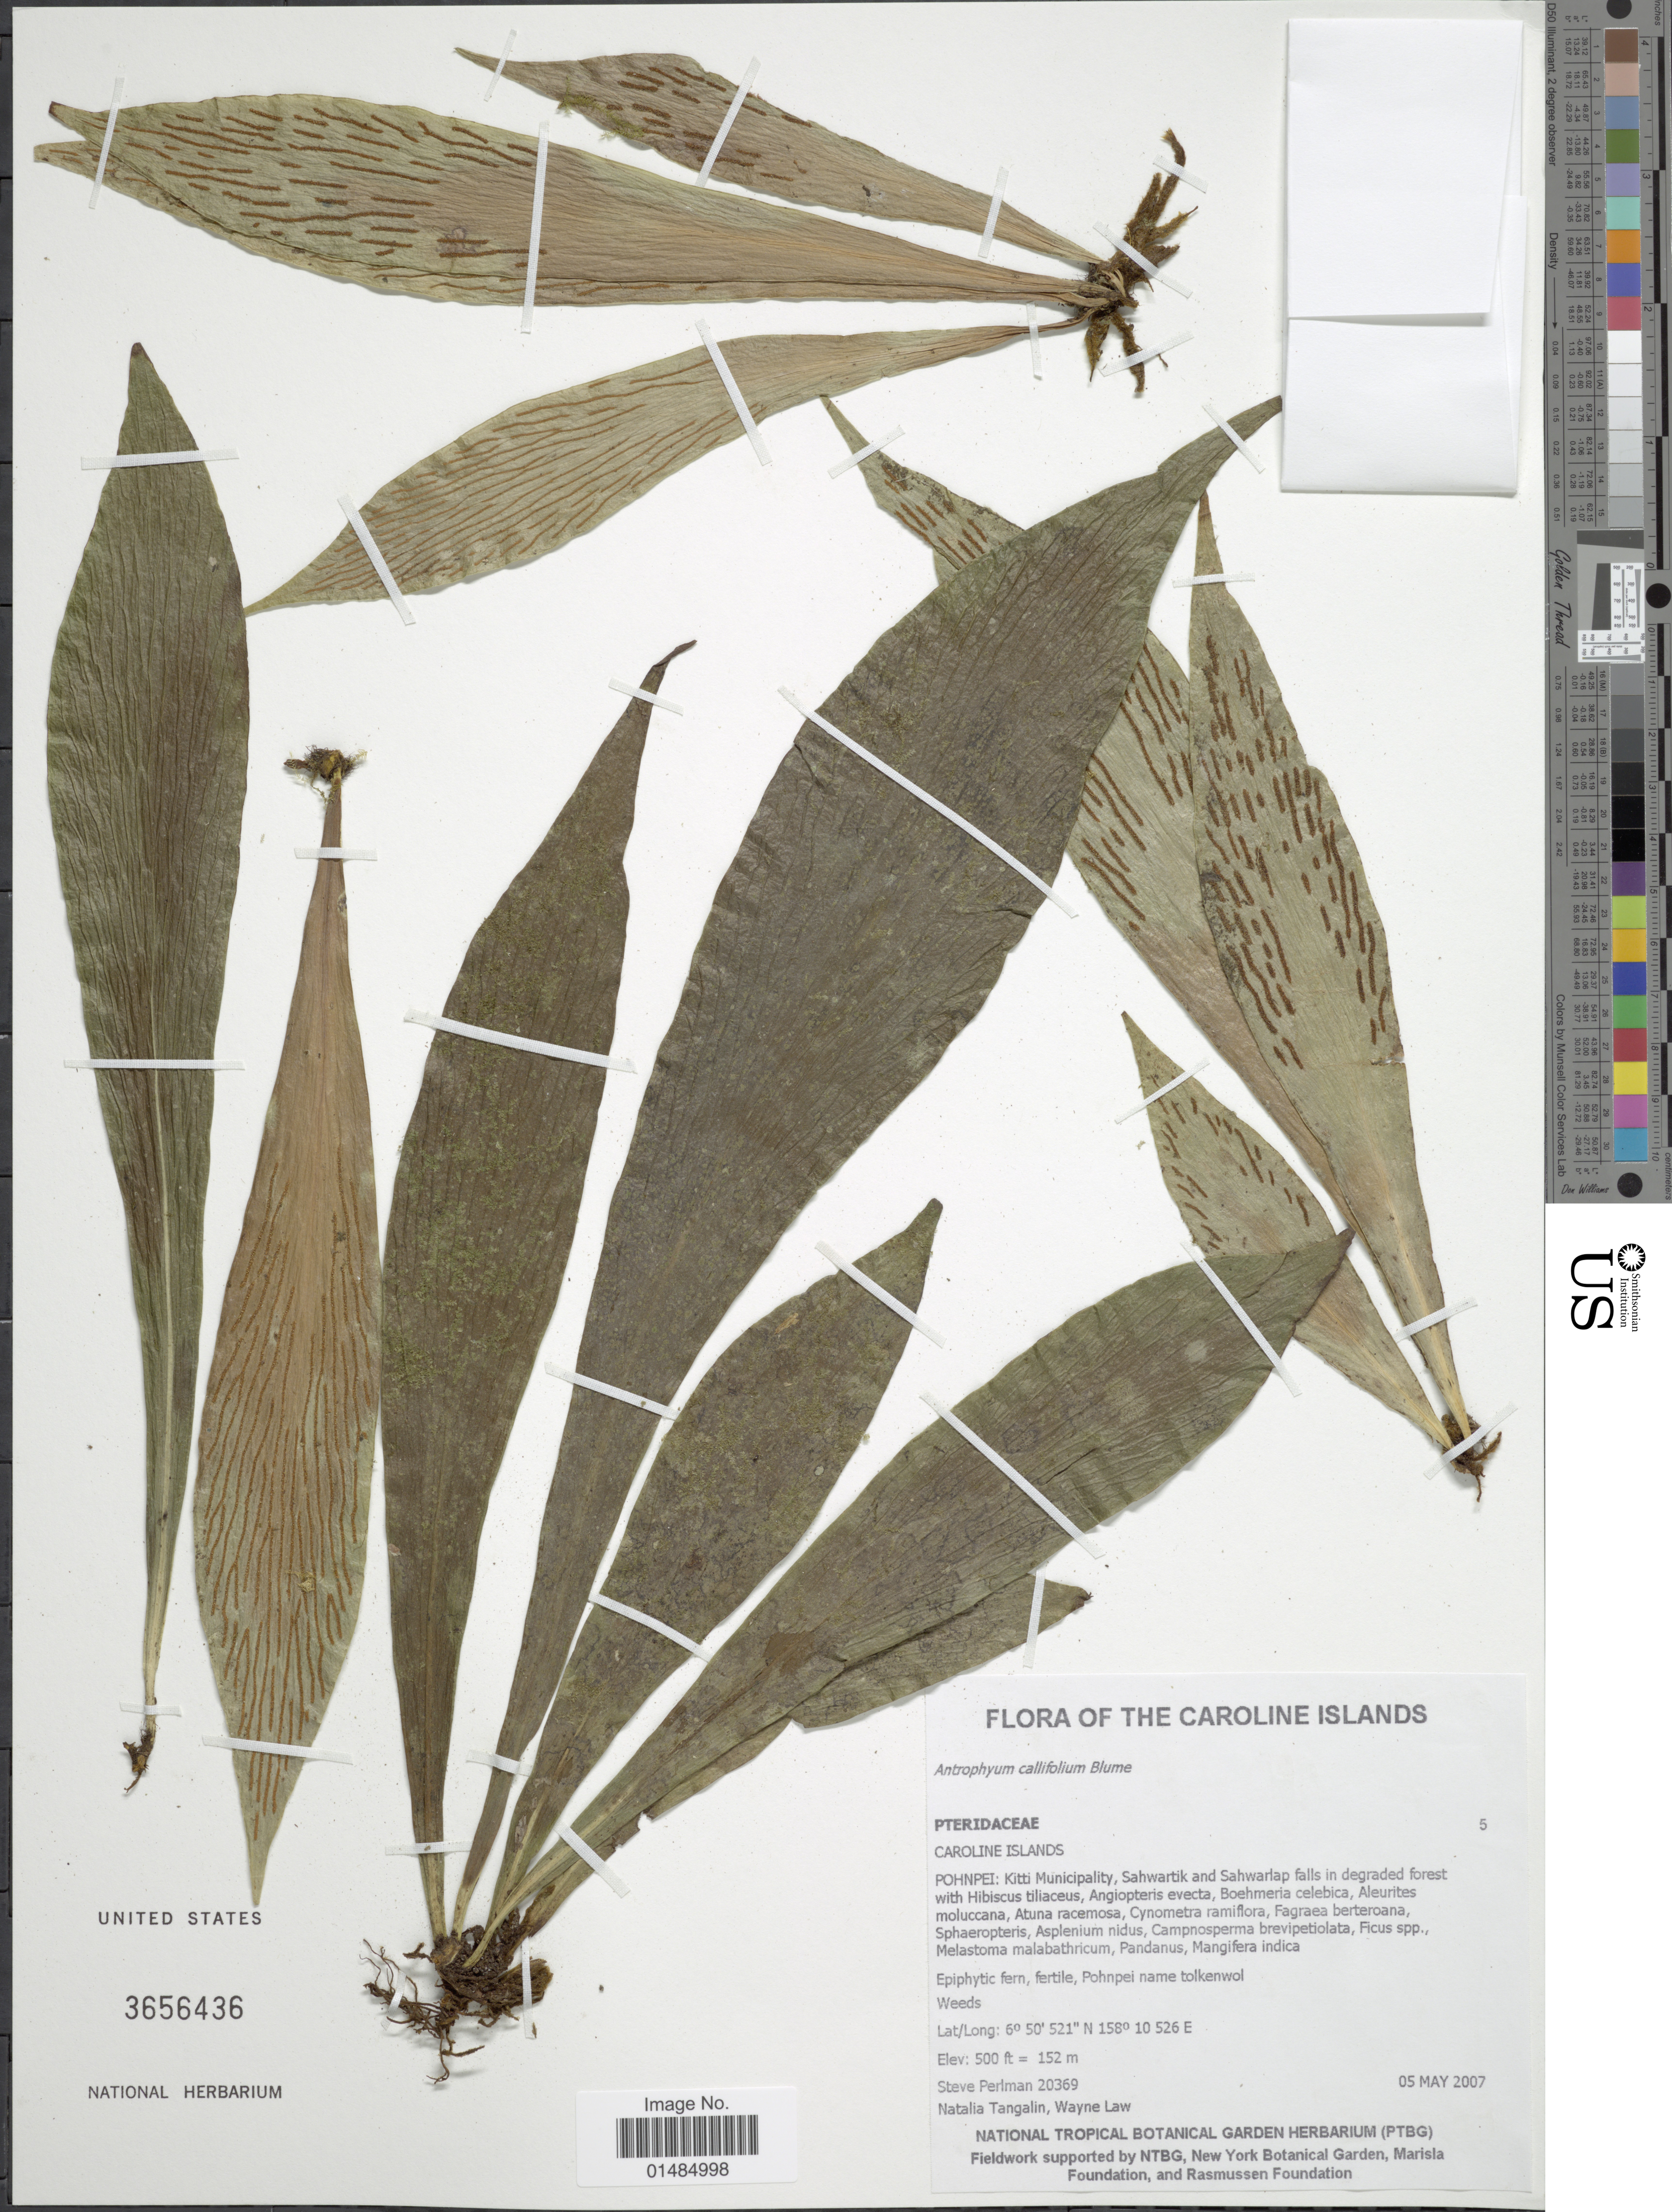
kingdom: Plantae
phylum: Tracheophyta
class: Polypodiopsida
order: Polypodiales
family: Pteridaceae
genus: Antrophyum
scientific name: Antrophyum callifolium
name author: Blume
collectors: S. Perlman, N. Tangalin & W. Law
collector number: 20369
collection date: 2007-05-05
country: Micronesia, Federated States of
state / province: Pohnpei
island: Pohnpei [Ponape]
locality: The Caroline Islands, Pohnpei: Kitti Municipality, Sahwartik and Sahwarlap falls.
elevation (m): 152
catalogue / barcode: US 3656436